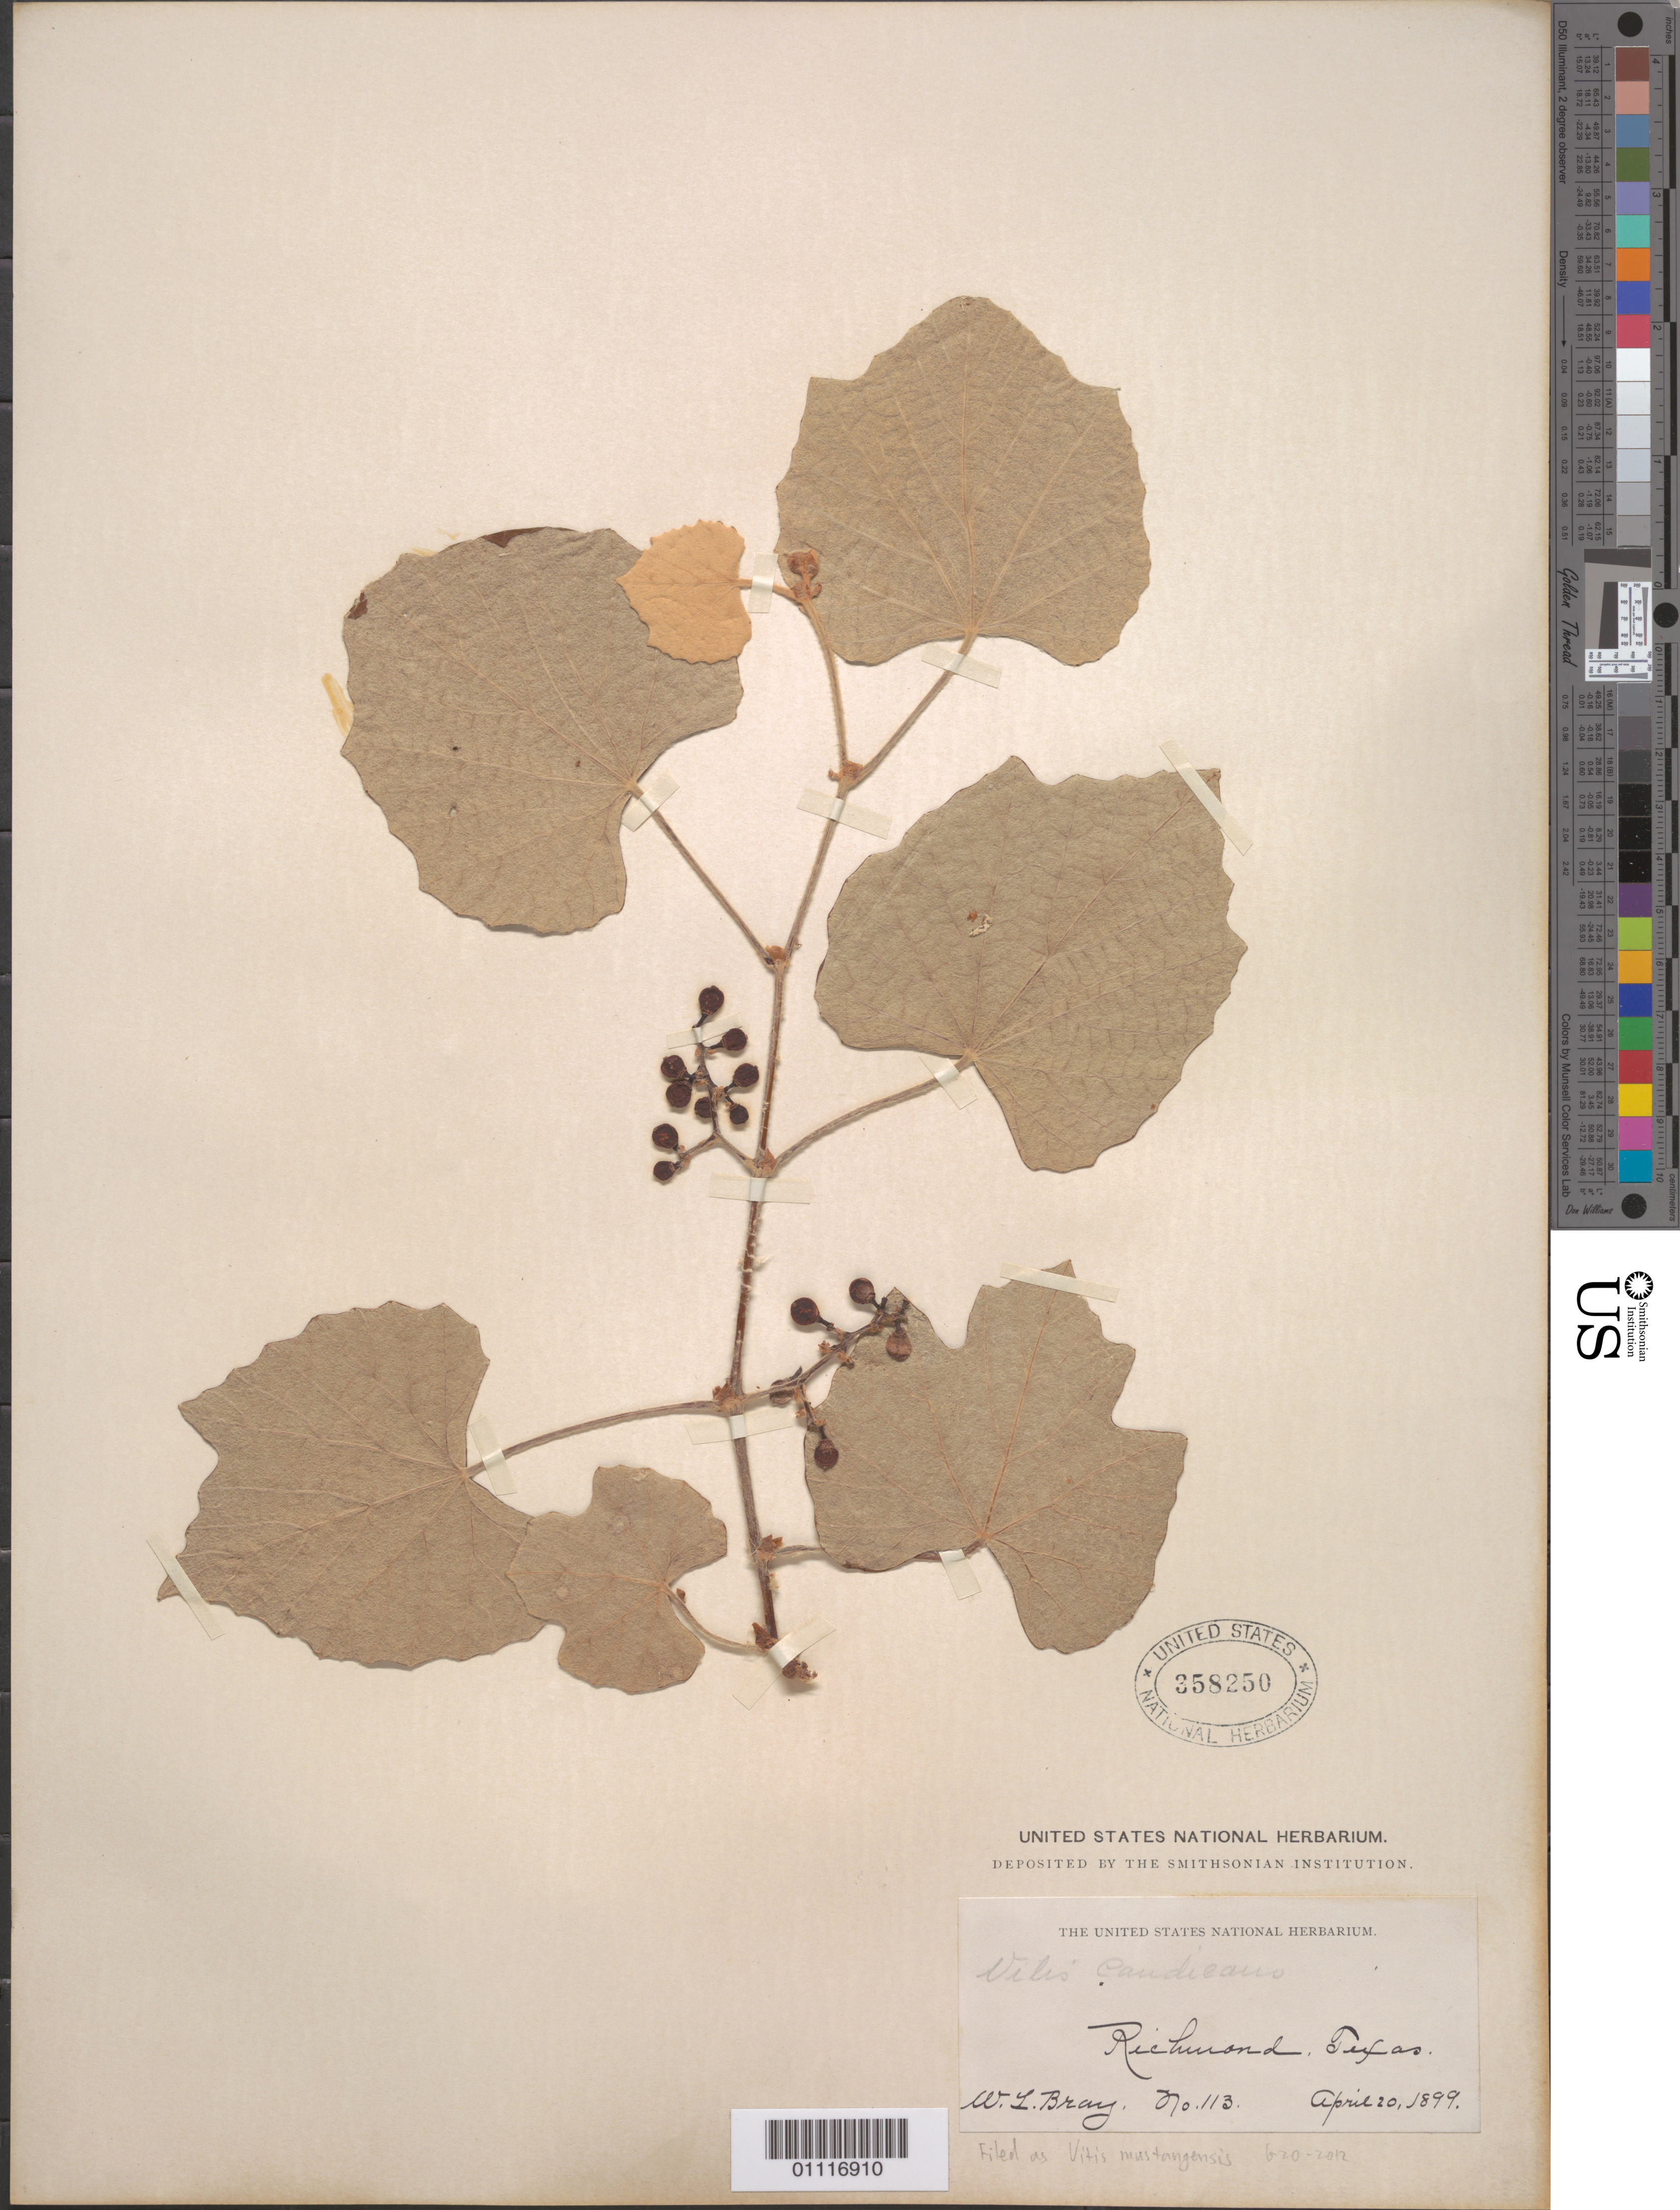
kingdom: Plantae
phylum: Tracheophyta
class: Magnoliopsida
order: Vitales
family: Vitaceae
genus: Vitis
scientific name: Vitis mustangensis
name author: Buckley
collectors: W. L. Bray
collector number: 113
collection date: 1899-04-30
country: United States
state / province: Texas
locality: Richmond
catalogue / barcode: US 358250